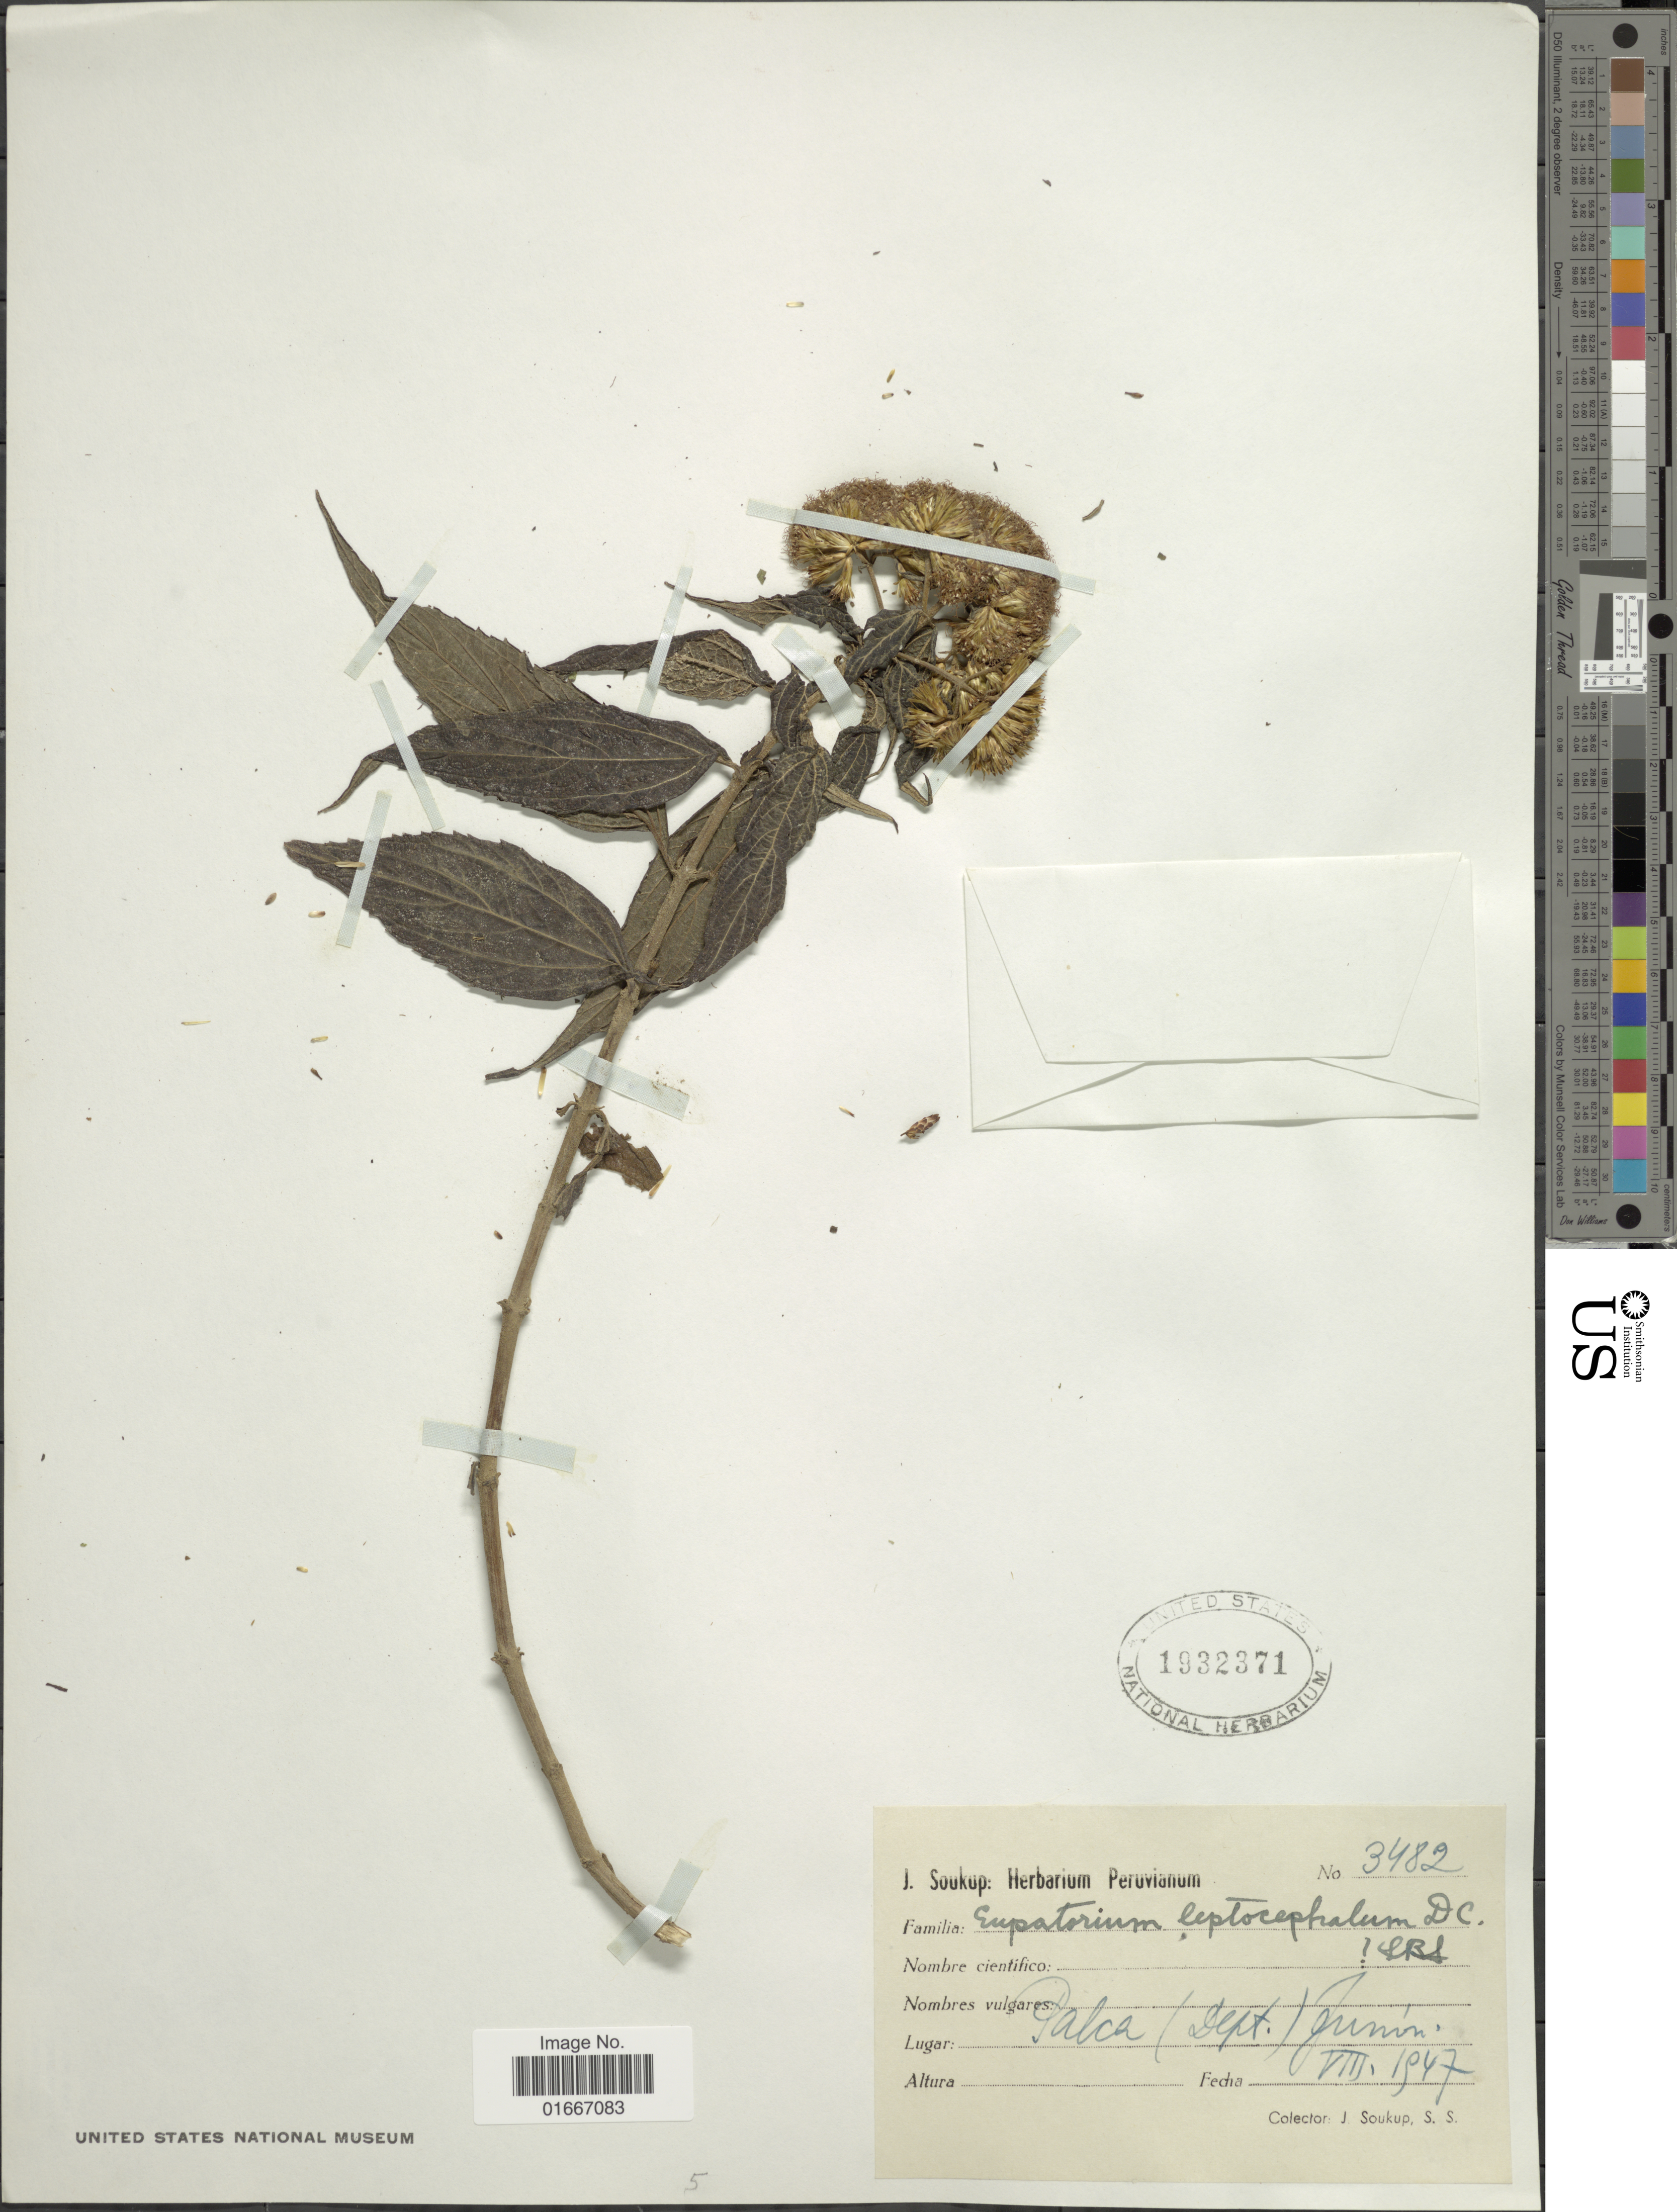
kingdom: Plantae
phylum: Tracheophyta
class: Magnoliopsida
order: Asterales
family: Asteraceae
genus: Chromolaena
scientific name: Chromolaena leptocephala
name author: (DC.) R.M. King & H. Rob.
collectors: J. Soukup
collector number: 3482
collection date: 1947-08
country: Peru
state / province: Junín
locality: Palca, (Dept.) Junín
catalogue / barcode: US 1932371